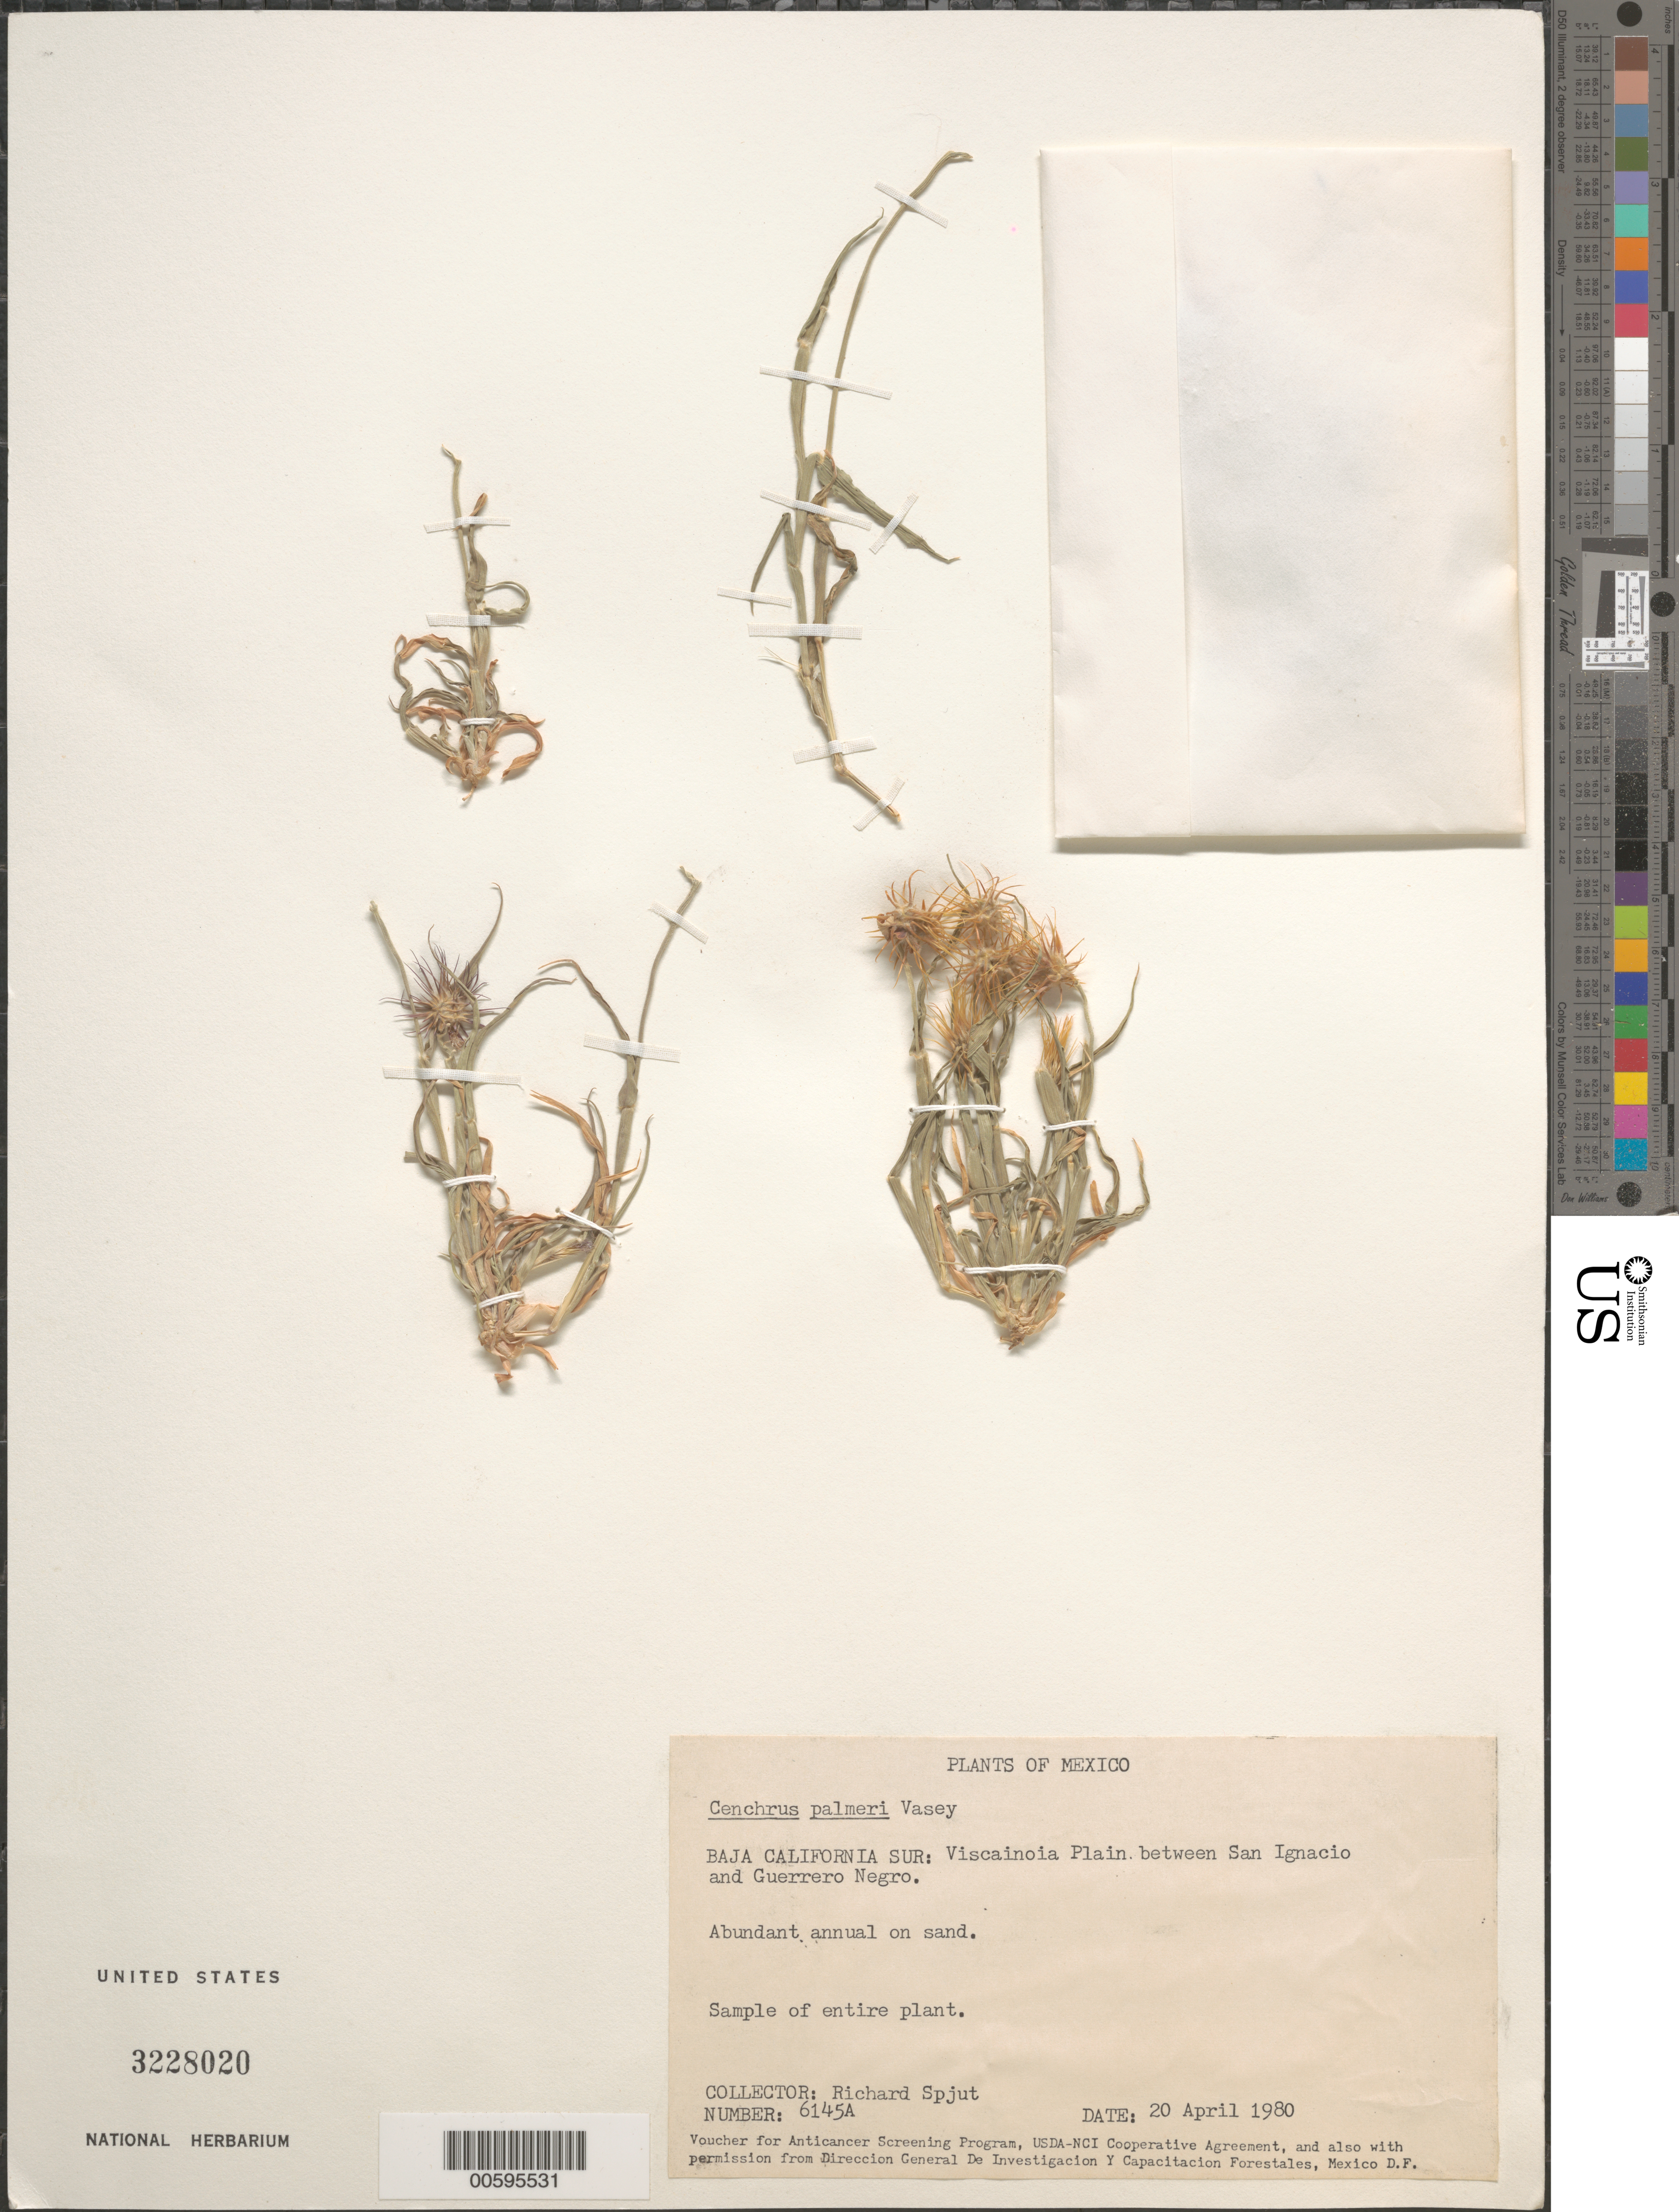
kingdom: Plantae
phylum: Tracheophyta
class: Liliopsida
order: Poales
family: Poaceae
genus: Cenchrus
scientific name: Cenchrus palmeri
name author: Vasey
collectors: R. Spjut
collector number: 6145A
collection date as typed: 20 Apr 1980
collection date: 1980-04-20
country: Mexico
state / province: Baja California Sur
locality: Viscainoia Plain between San Ignacio and Guerrero Negro.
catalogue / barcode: US 3228020